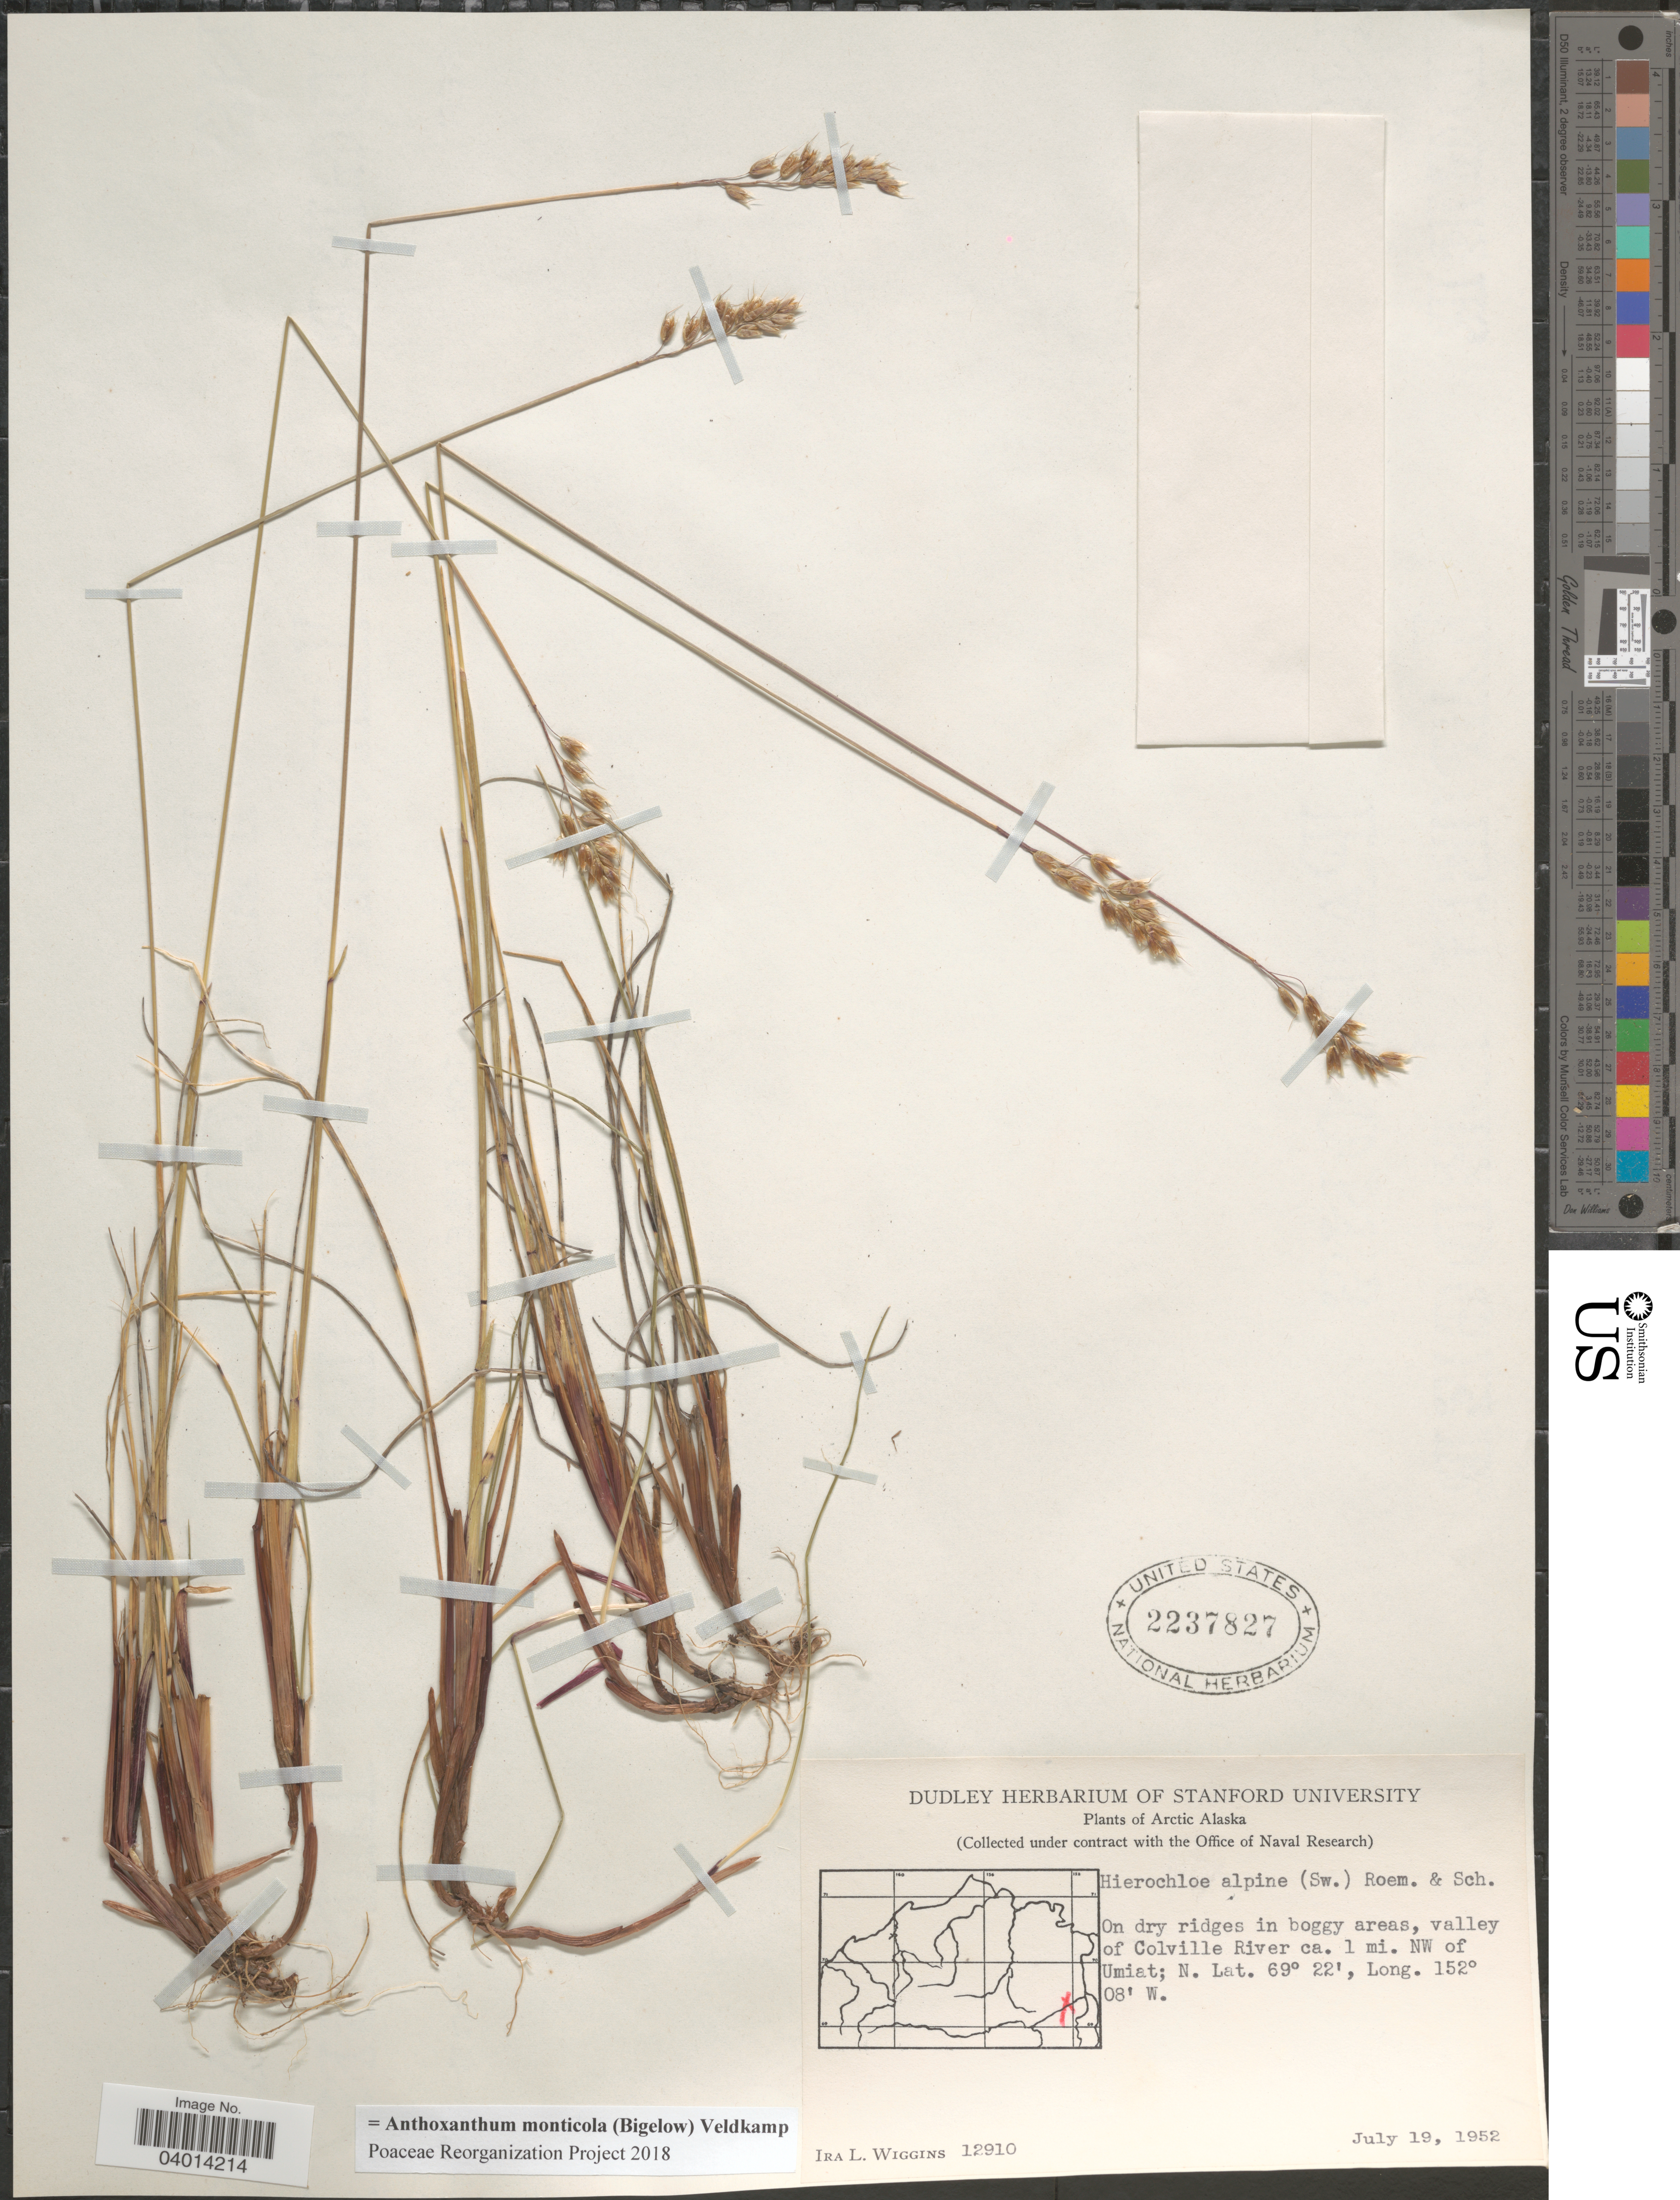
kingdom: Plantae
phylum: Tracheophyta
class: Liliopsida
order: Poales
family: Poaceae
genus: Anthoxanthum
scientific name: Anthoxanthum monticola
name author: (Bigelow) Veldkamp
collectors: I. L. Wiggins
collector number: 12910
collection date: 1952-07-19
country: United States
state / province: Alaska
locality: Arctic Alaska. On dry ridges in boggy areas, valley of Colville River ca. 1 mi. NW of Umiat.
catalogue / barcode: US 2237827